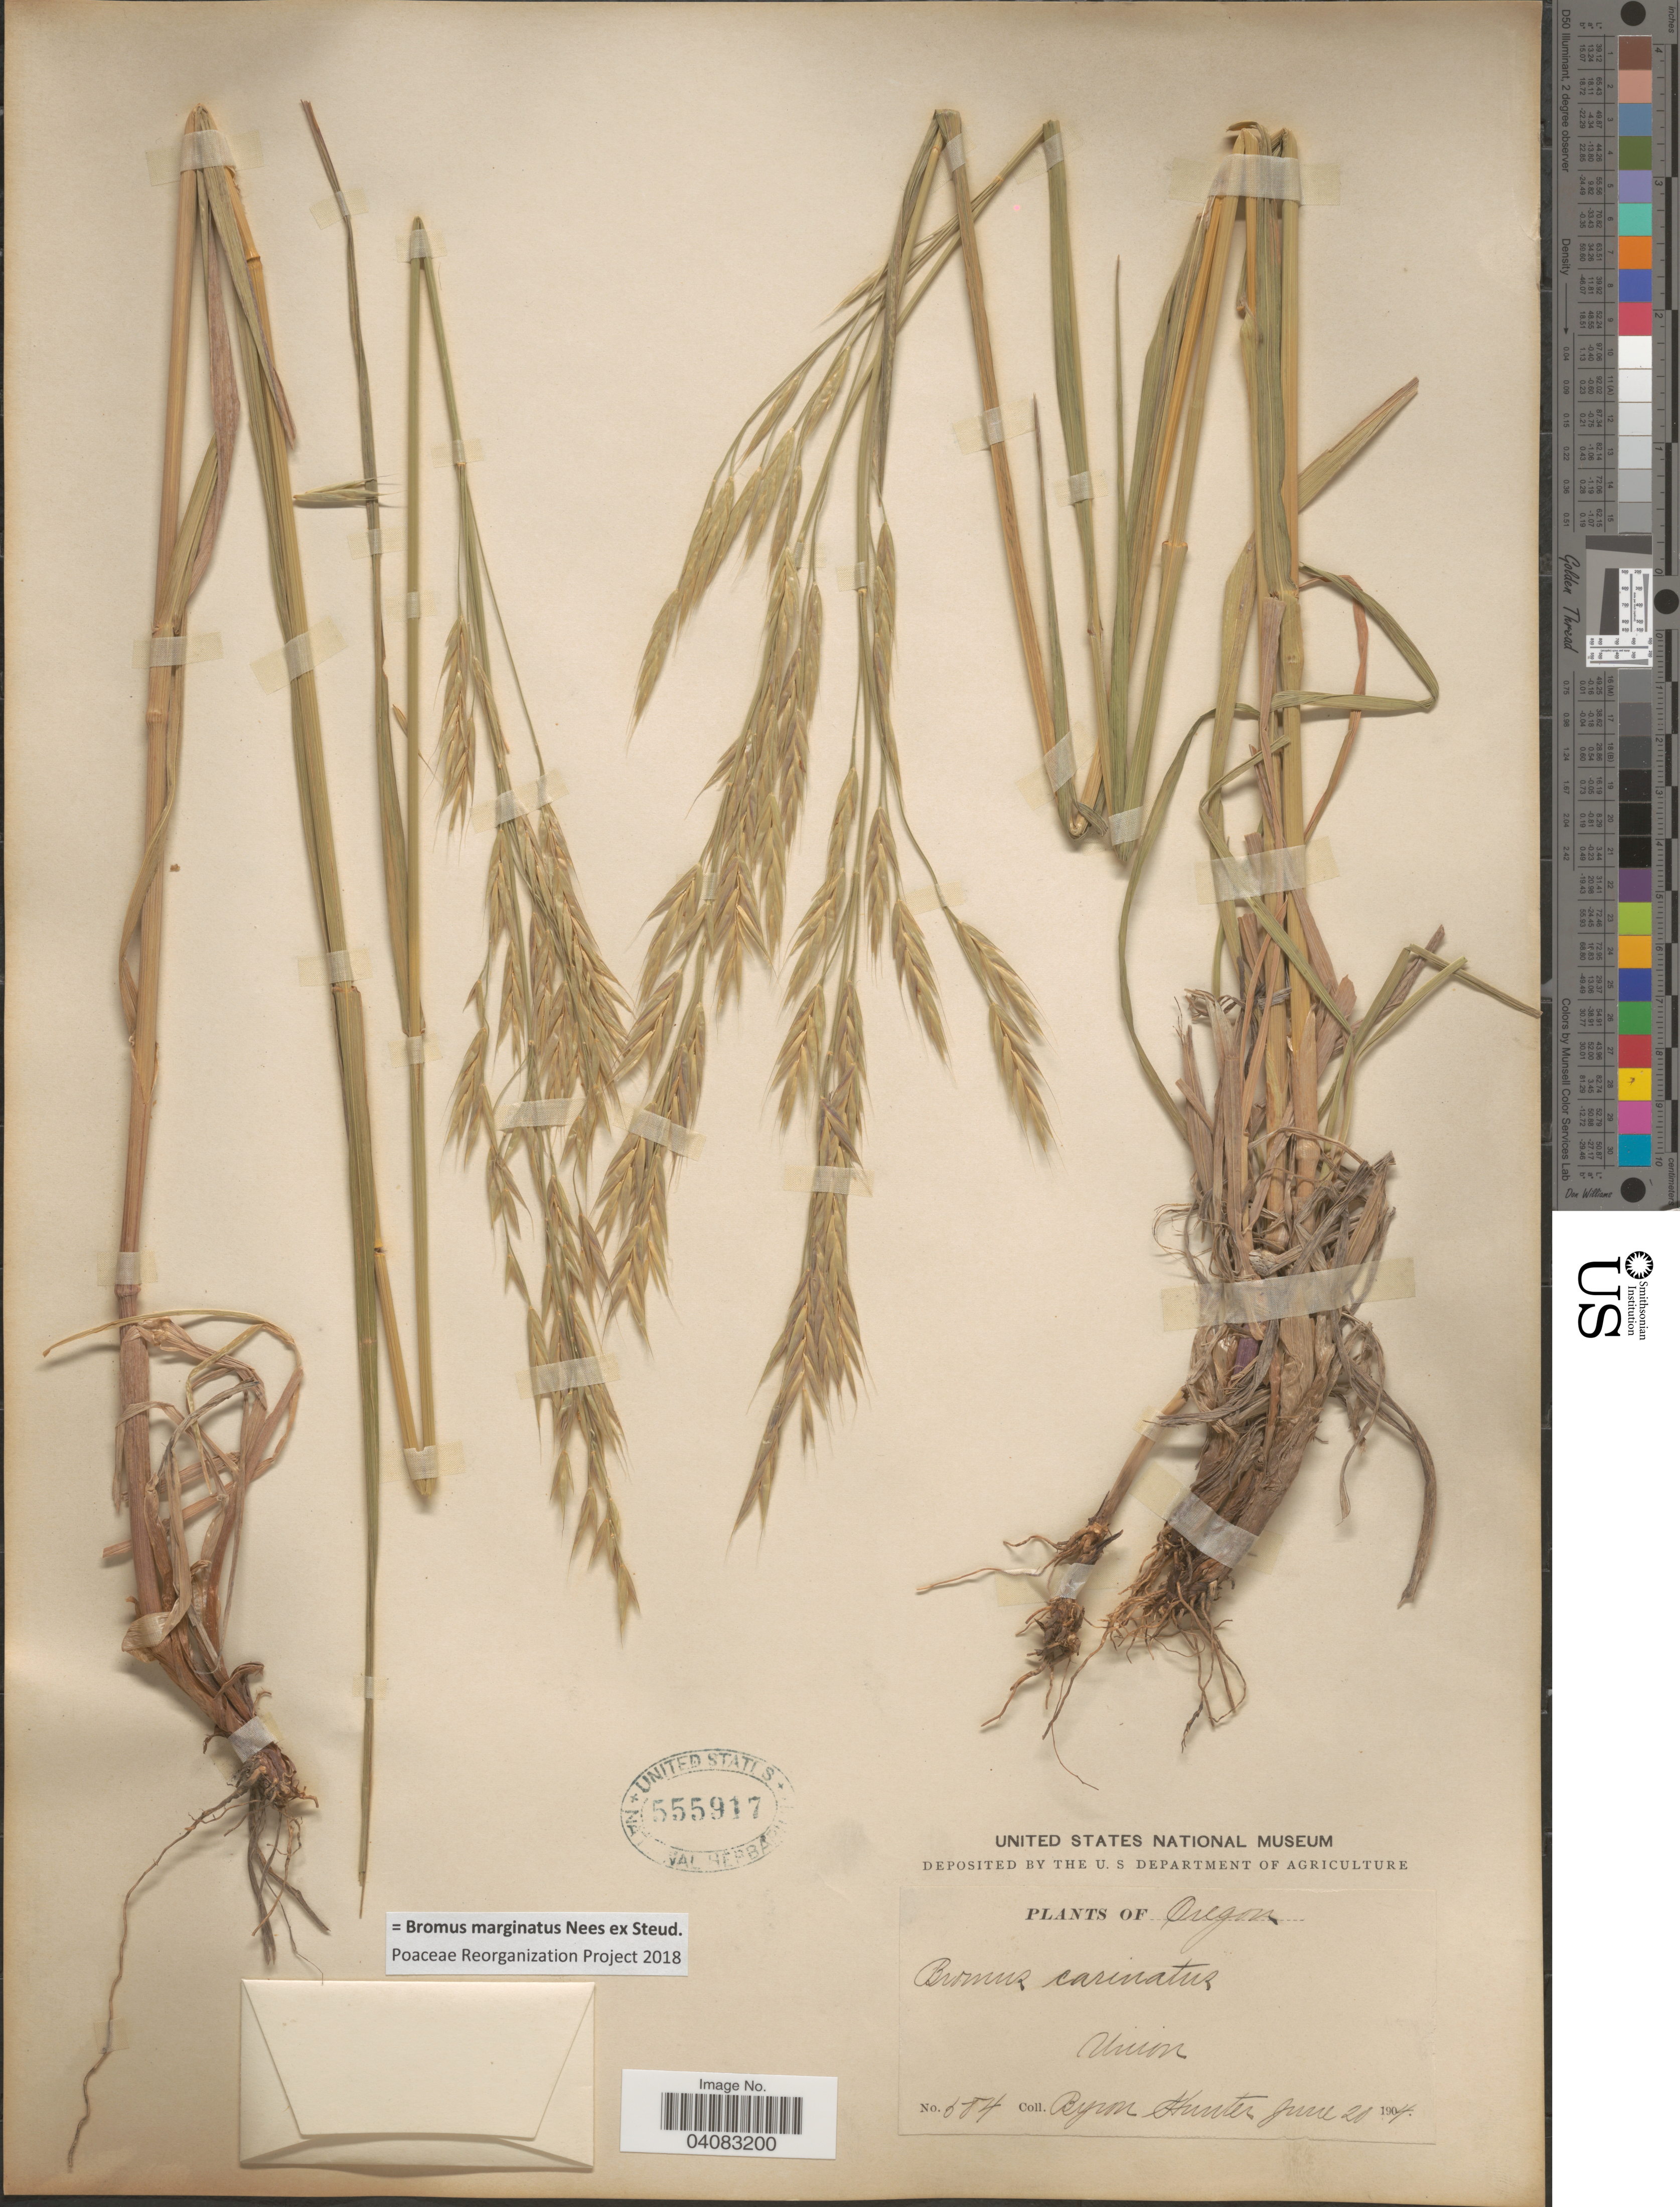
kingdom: Plantae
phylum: Tracheophyta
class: Liliopsida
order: Poales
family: Poaceae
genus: Bromus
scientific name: Bromus marginatus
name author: Nees ex Steud.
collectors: B. Hunter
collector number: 584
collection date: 1904-06-20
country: United States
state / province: Oregon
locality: Union.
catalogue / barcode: US 555917